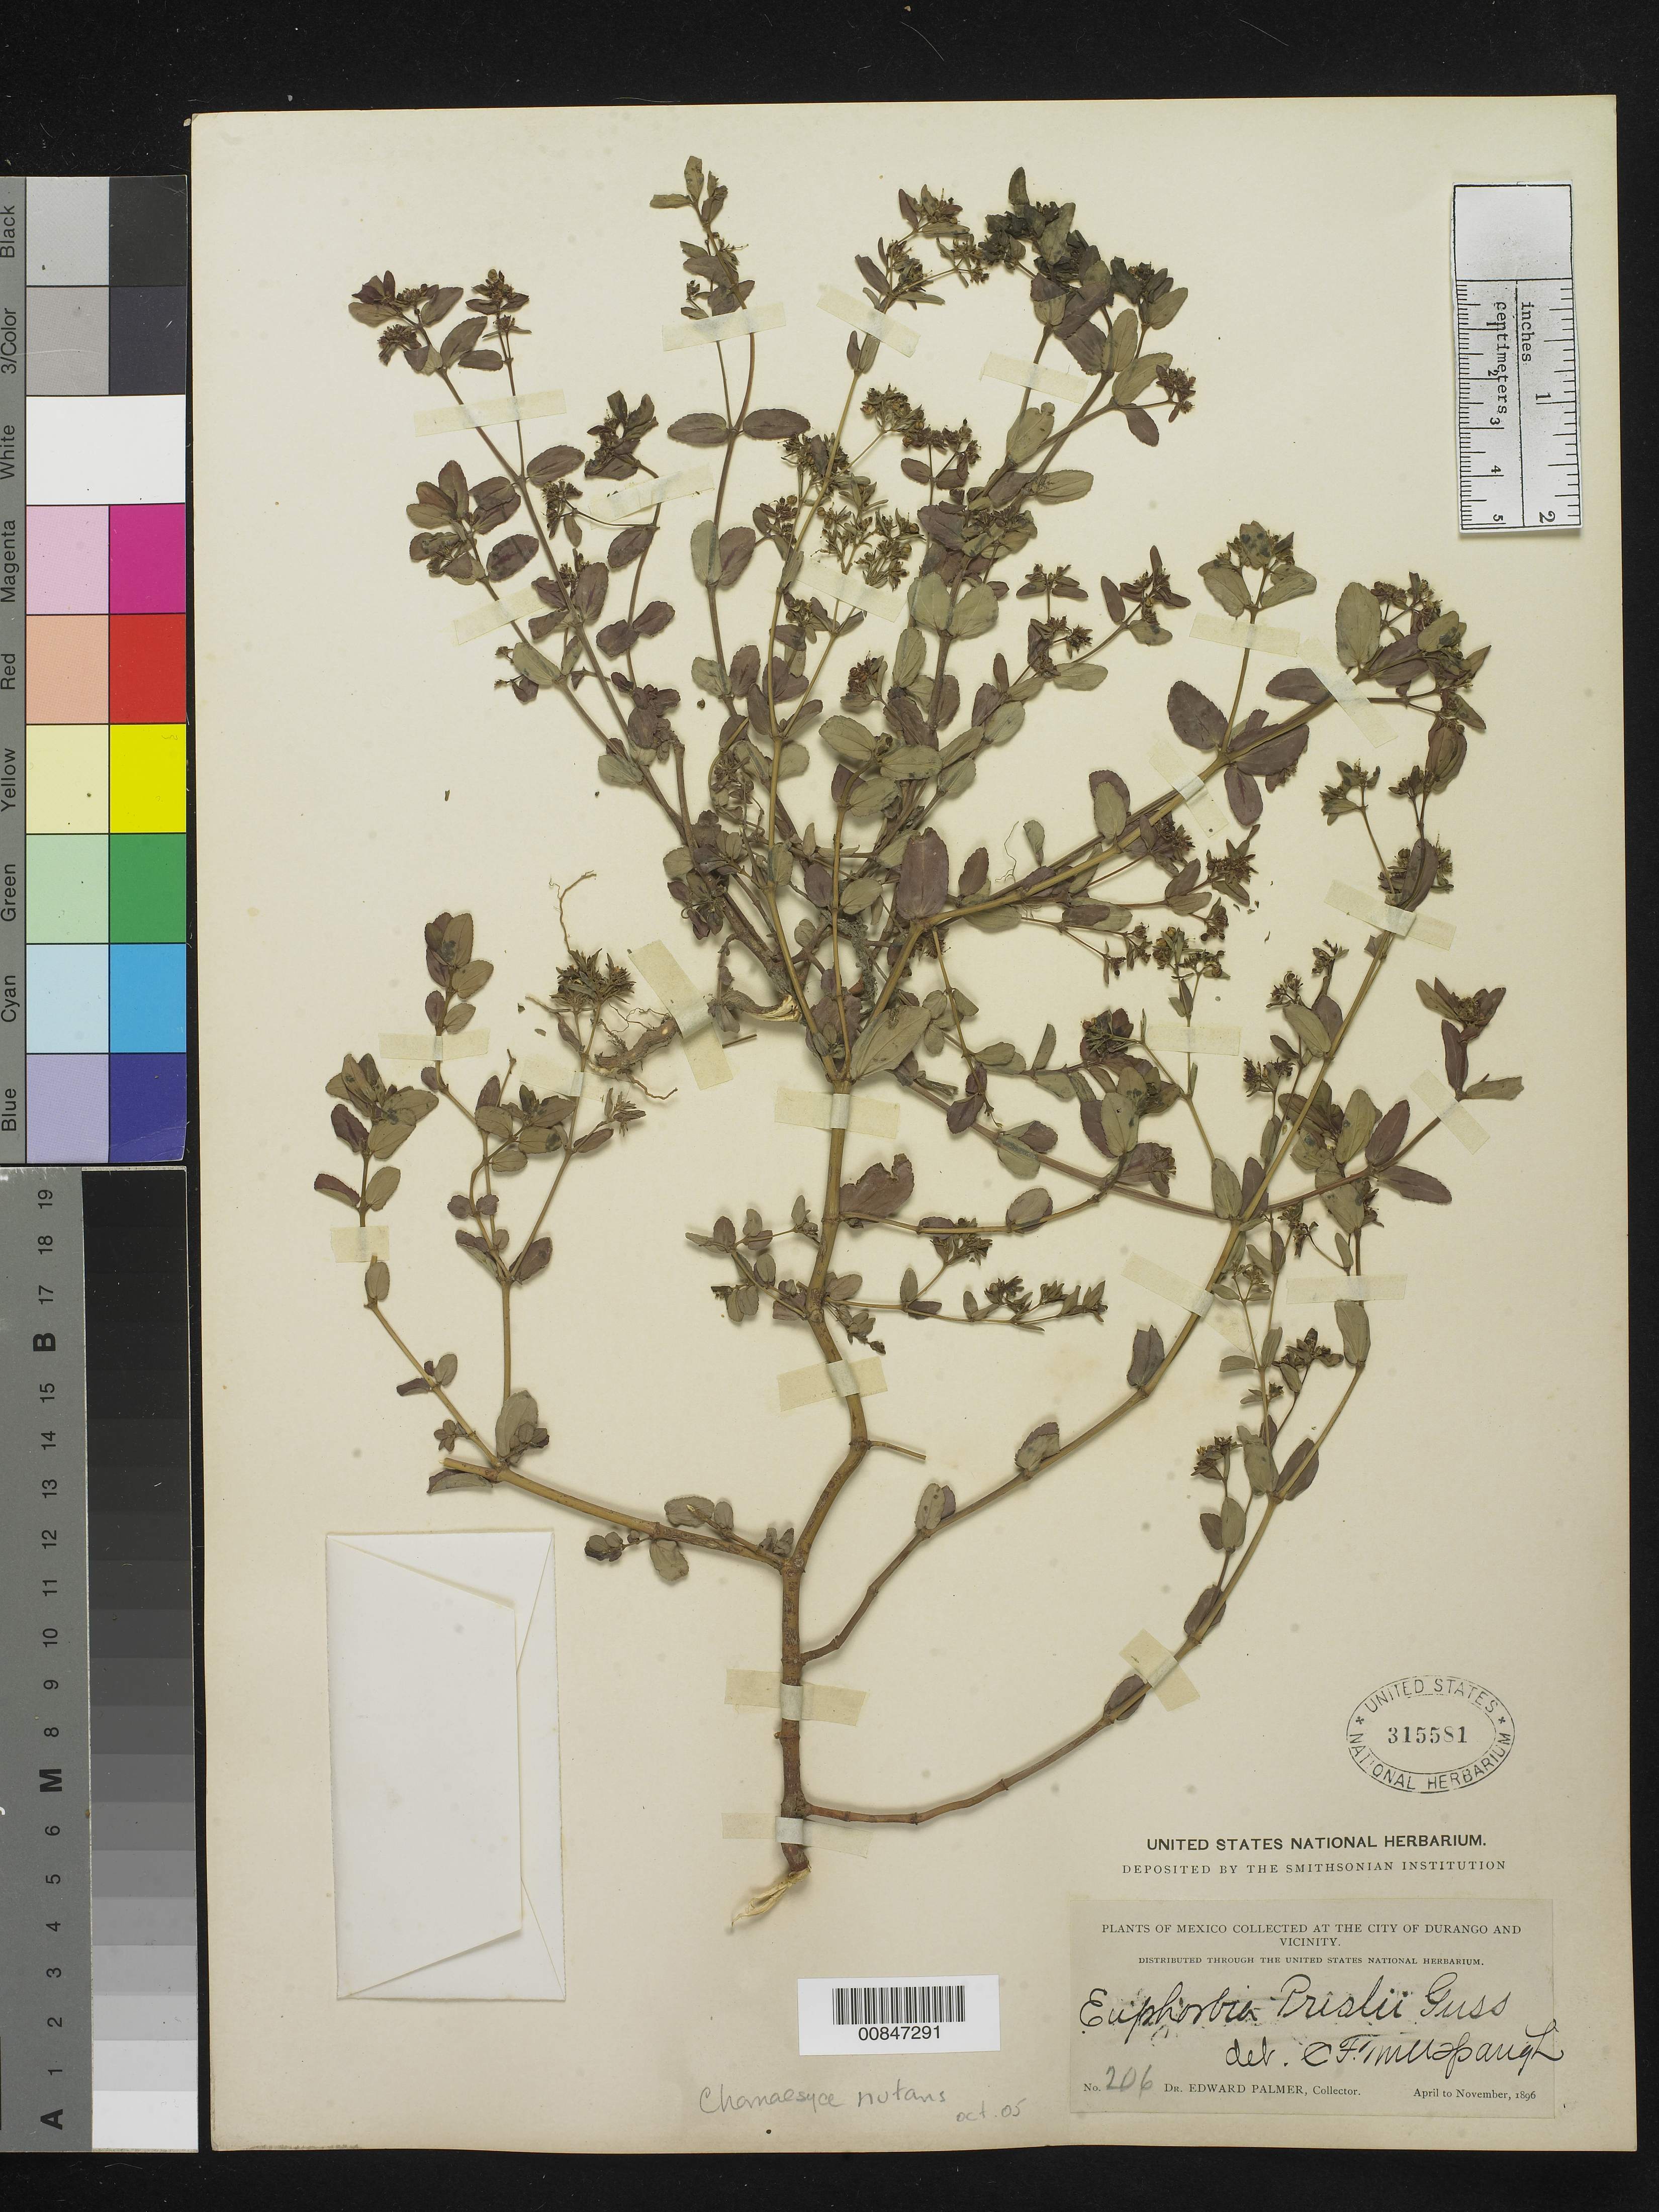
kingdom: Plantae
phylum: Tracheophyta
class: Magnoliopsida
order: Malpighiales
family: Euphorbiaceae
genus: Euphorbia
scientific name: Euphorbia nutans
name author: Lag.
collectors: E. Palmer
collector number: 206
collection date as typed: Apr 1896 to -- Nov 1896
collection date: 1896-04/1896-11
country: Mexico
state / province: Durango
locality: City of Durango and vicinity.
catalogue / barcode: US 315581